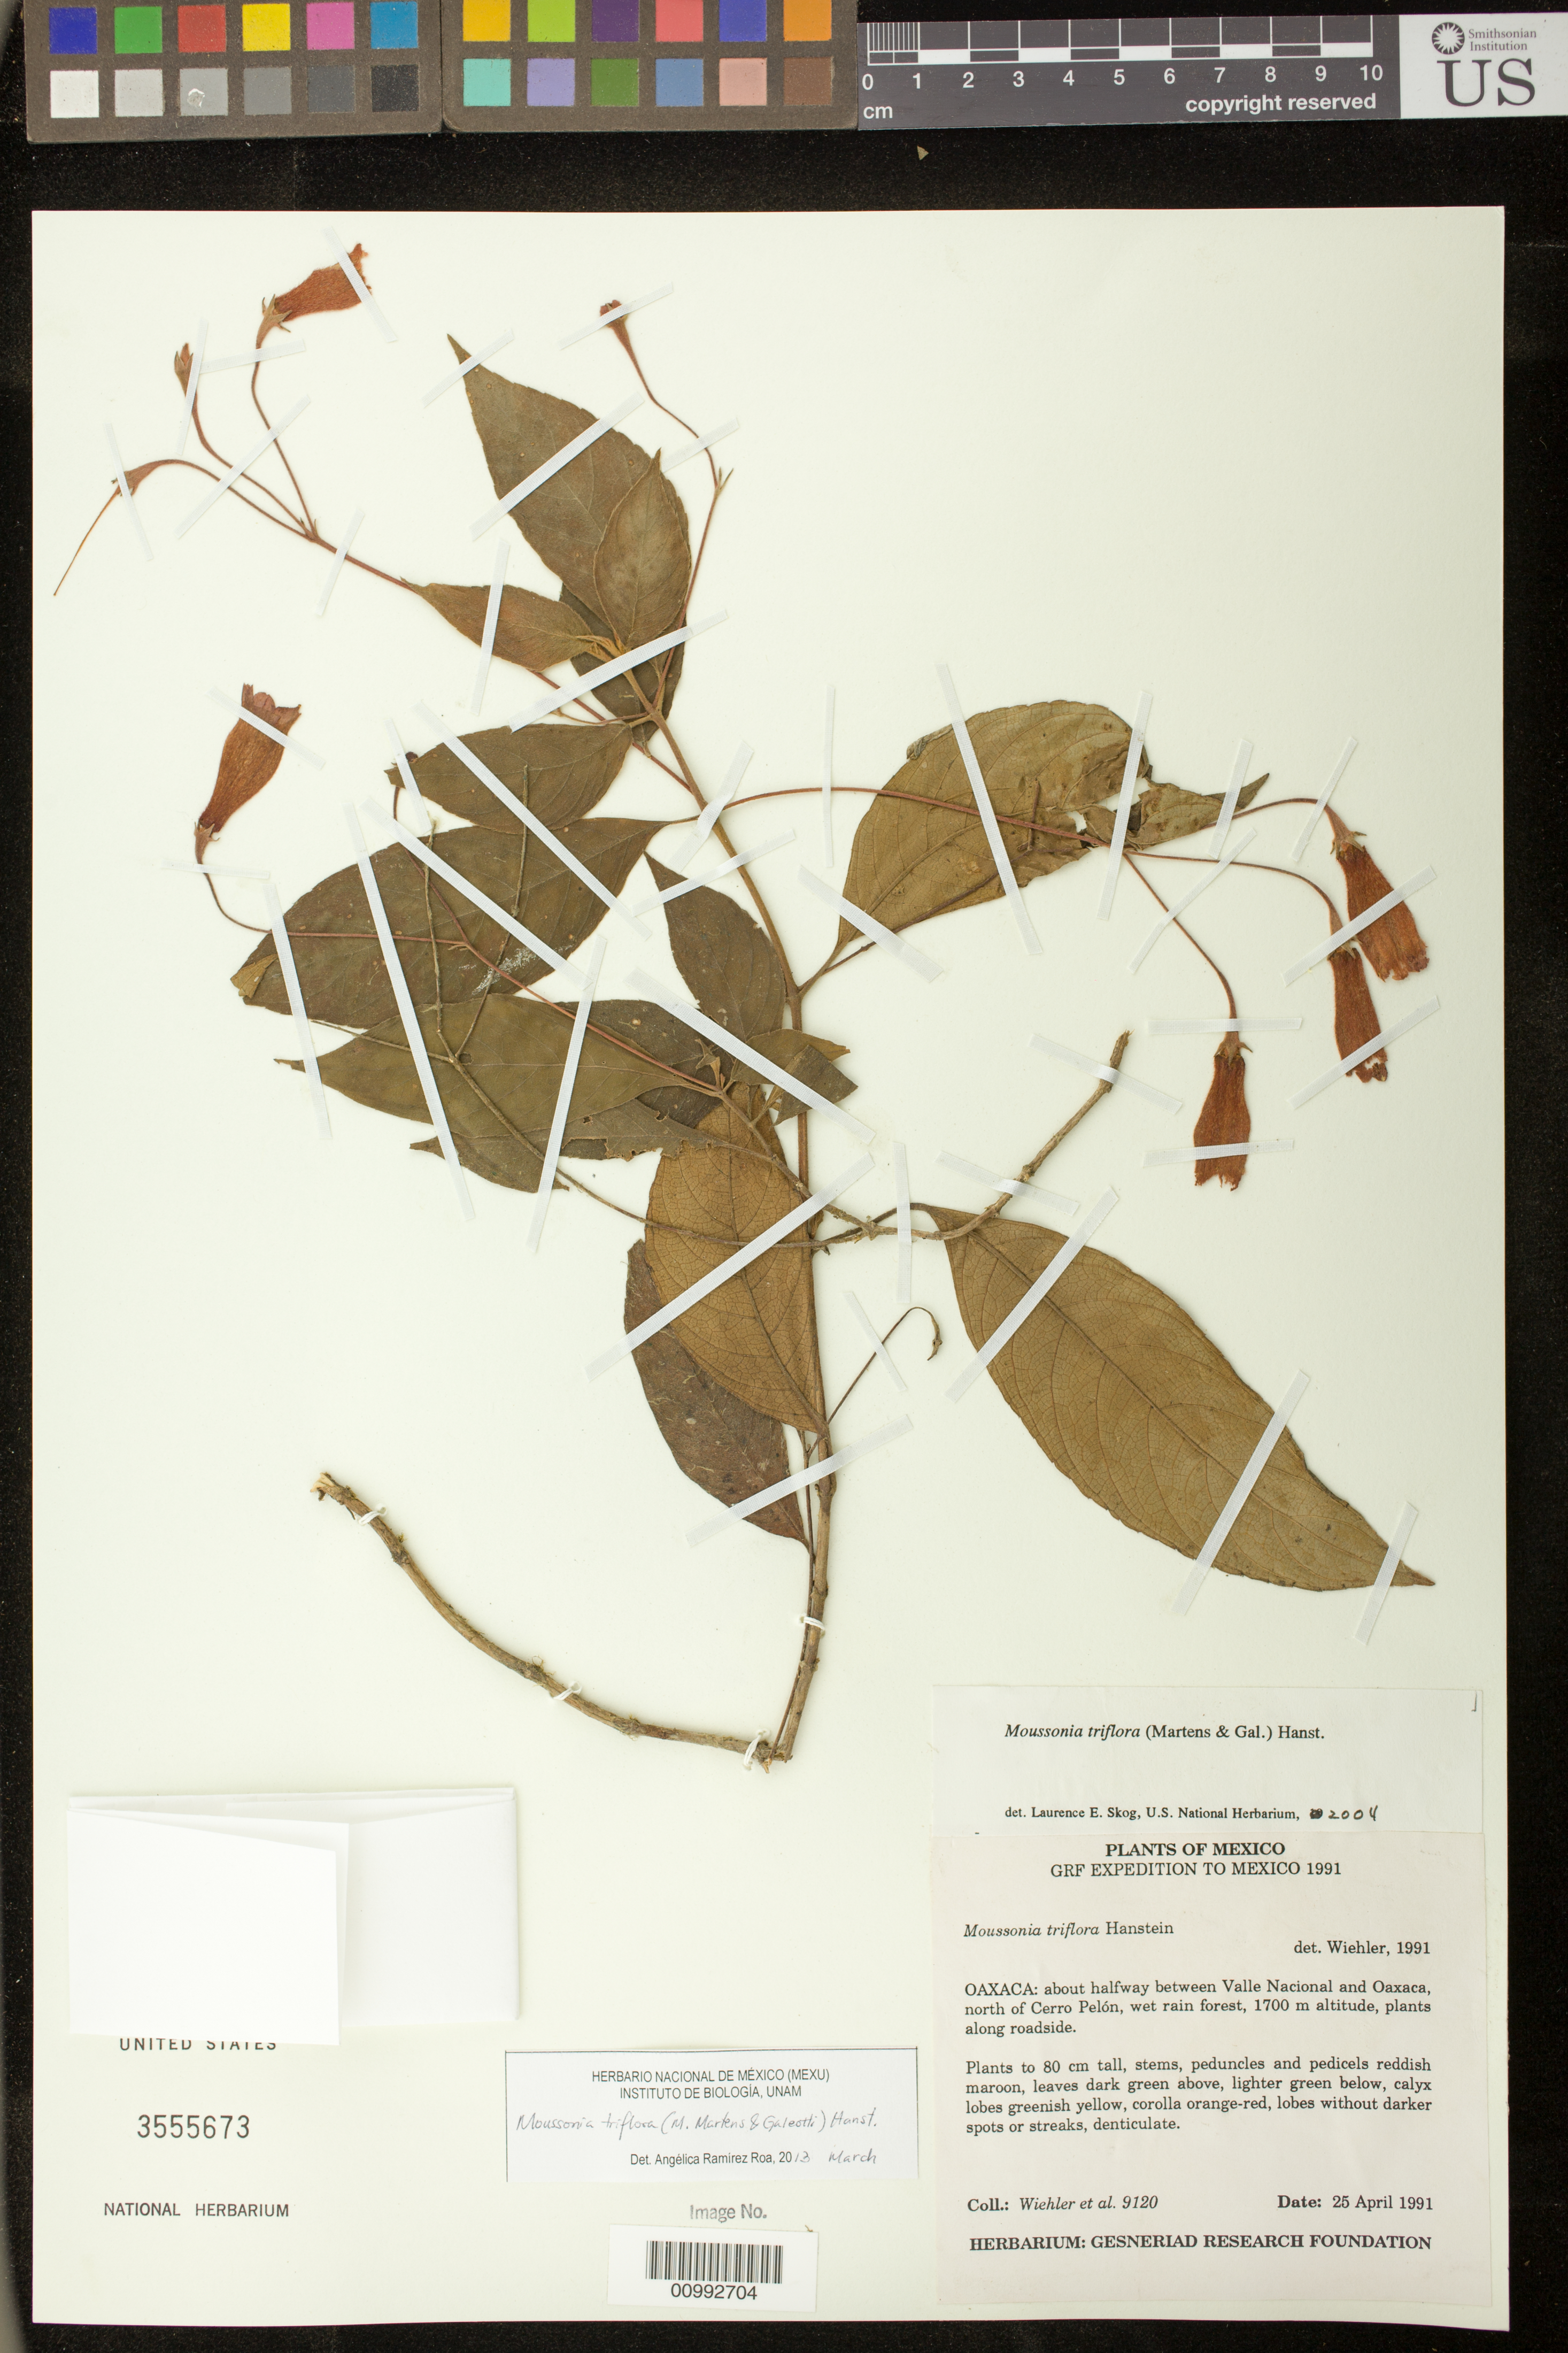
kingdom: Plantae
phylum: Tracheophyta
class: Magnoliopsida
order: Lamiales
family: Gesneriaceae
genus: Moussonia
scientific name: Moussonia triflora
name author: (M. Martens & Galeotti) Hanst.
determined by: Ramírez-Roa, A.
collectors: H. J. Wiehler & et al.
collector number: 9120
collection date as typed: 25 Apr 1991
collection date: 1991-04-25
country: Mexico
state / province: Oaxaca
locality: About half-way between Valle Nacional and Oaxaca, north of Cerro Pelón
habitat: Wet rain forest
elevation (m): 1700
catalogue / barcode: US 3555673